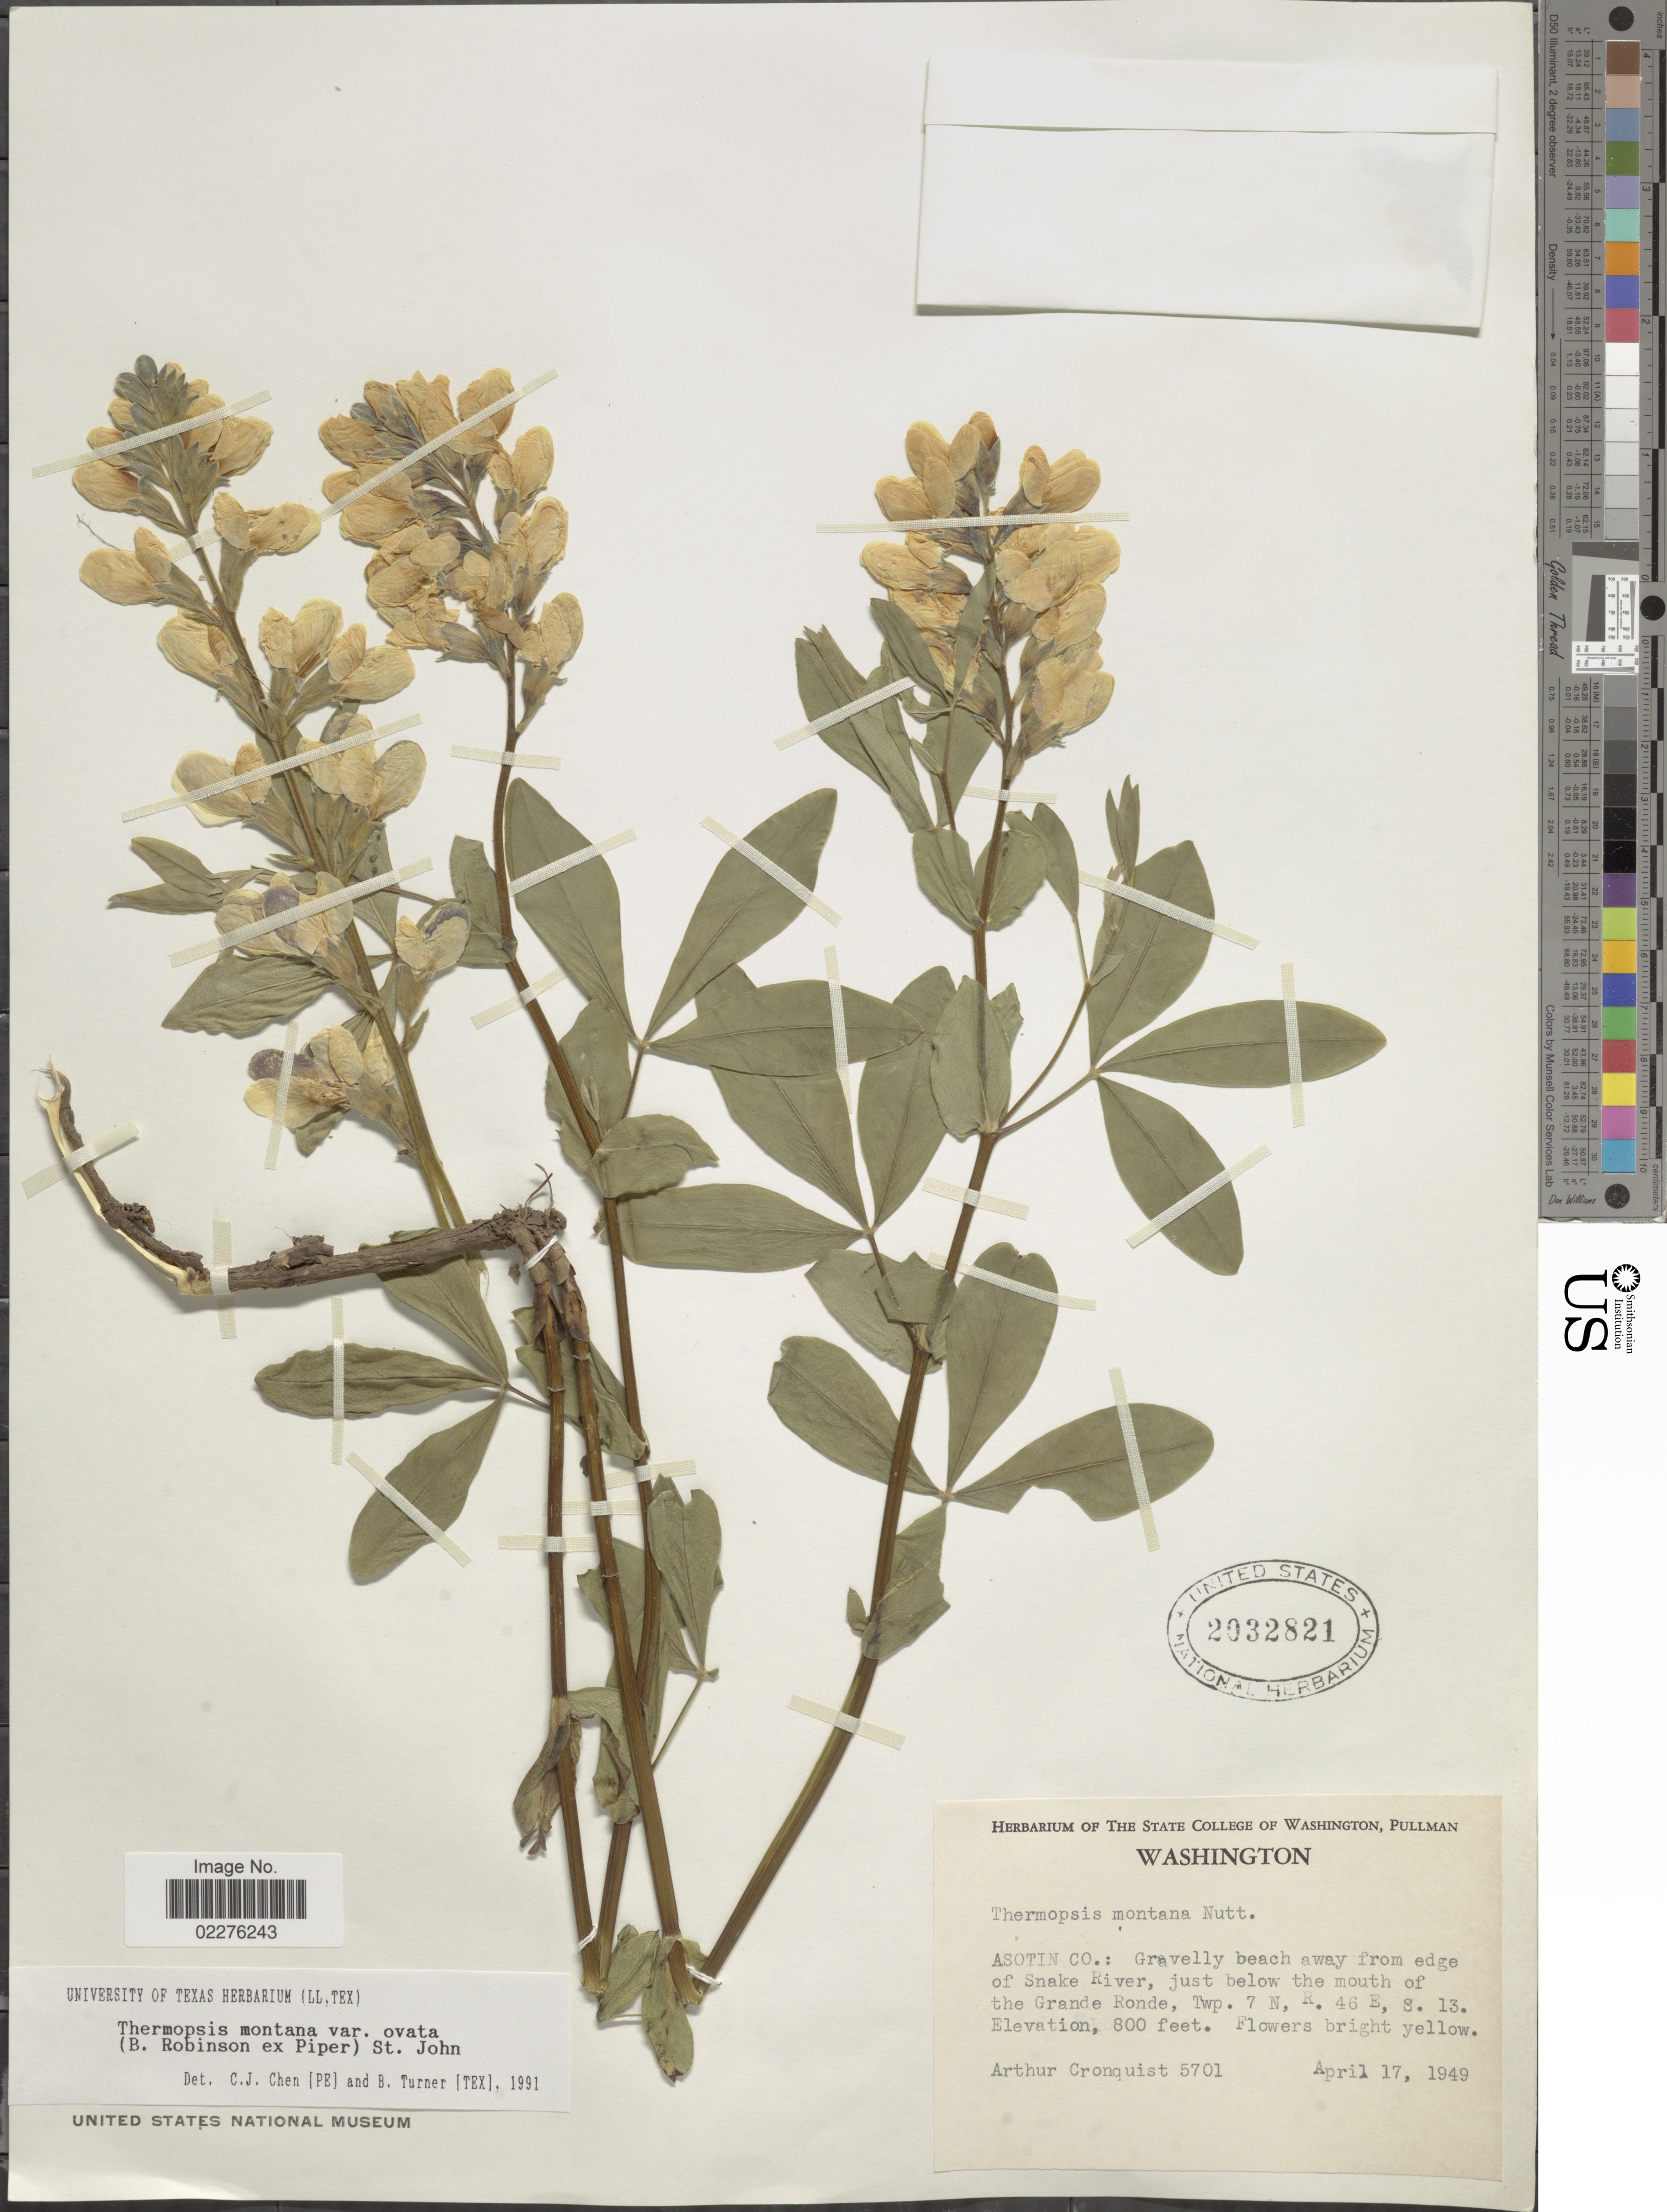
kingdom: Plantae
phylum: Tracheophyta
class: Magnoliopsida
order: Fabales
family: Fabaceae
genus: Thermopsis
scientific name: Thermopsis montana var. ovata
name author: (B.L. Rob. ex Piper) H. St. John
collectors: A. J. Cronquist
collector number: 5701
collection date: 1949-04-17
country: United States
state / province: Washington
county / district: Asotin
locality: Asotin Co: Gravelly beach away from edge of Snake River, just below the mouth of the Grande Ronde, Twp. 7 N, R. 46 E, S. 13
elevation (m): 244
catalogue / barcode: US 2032821